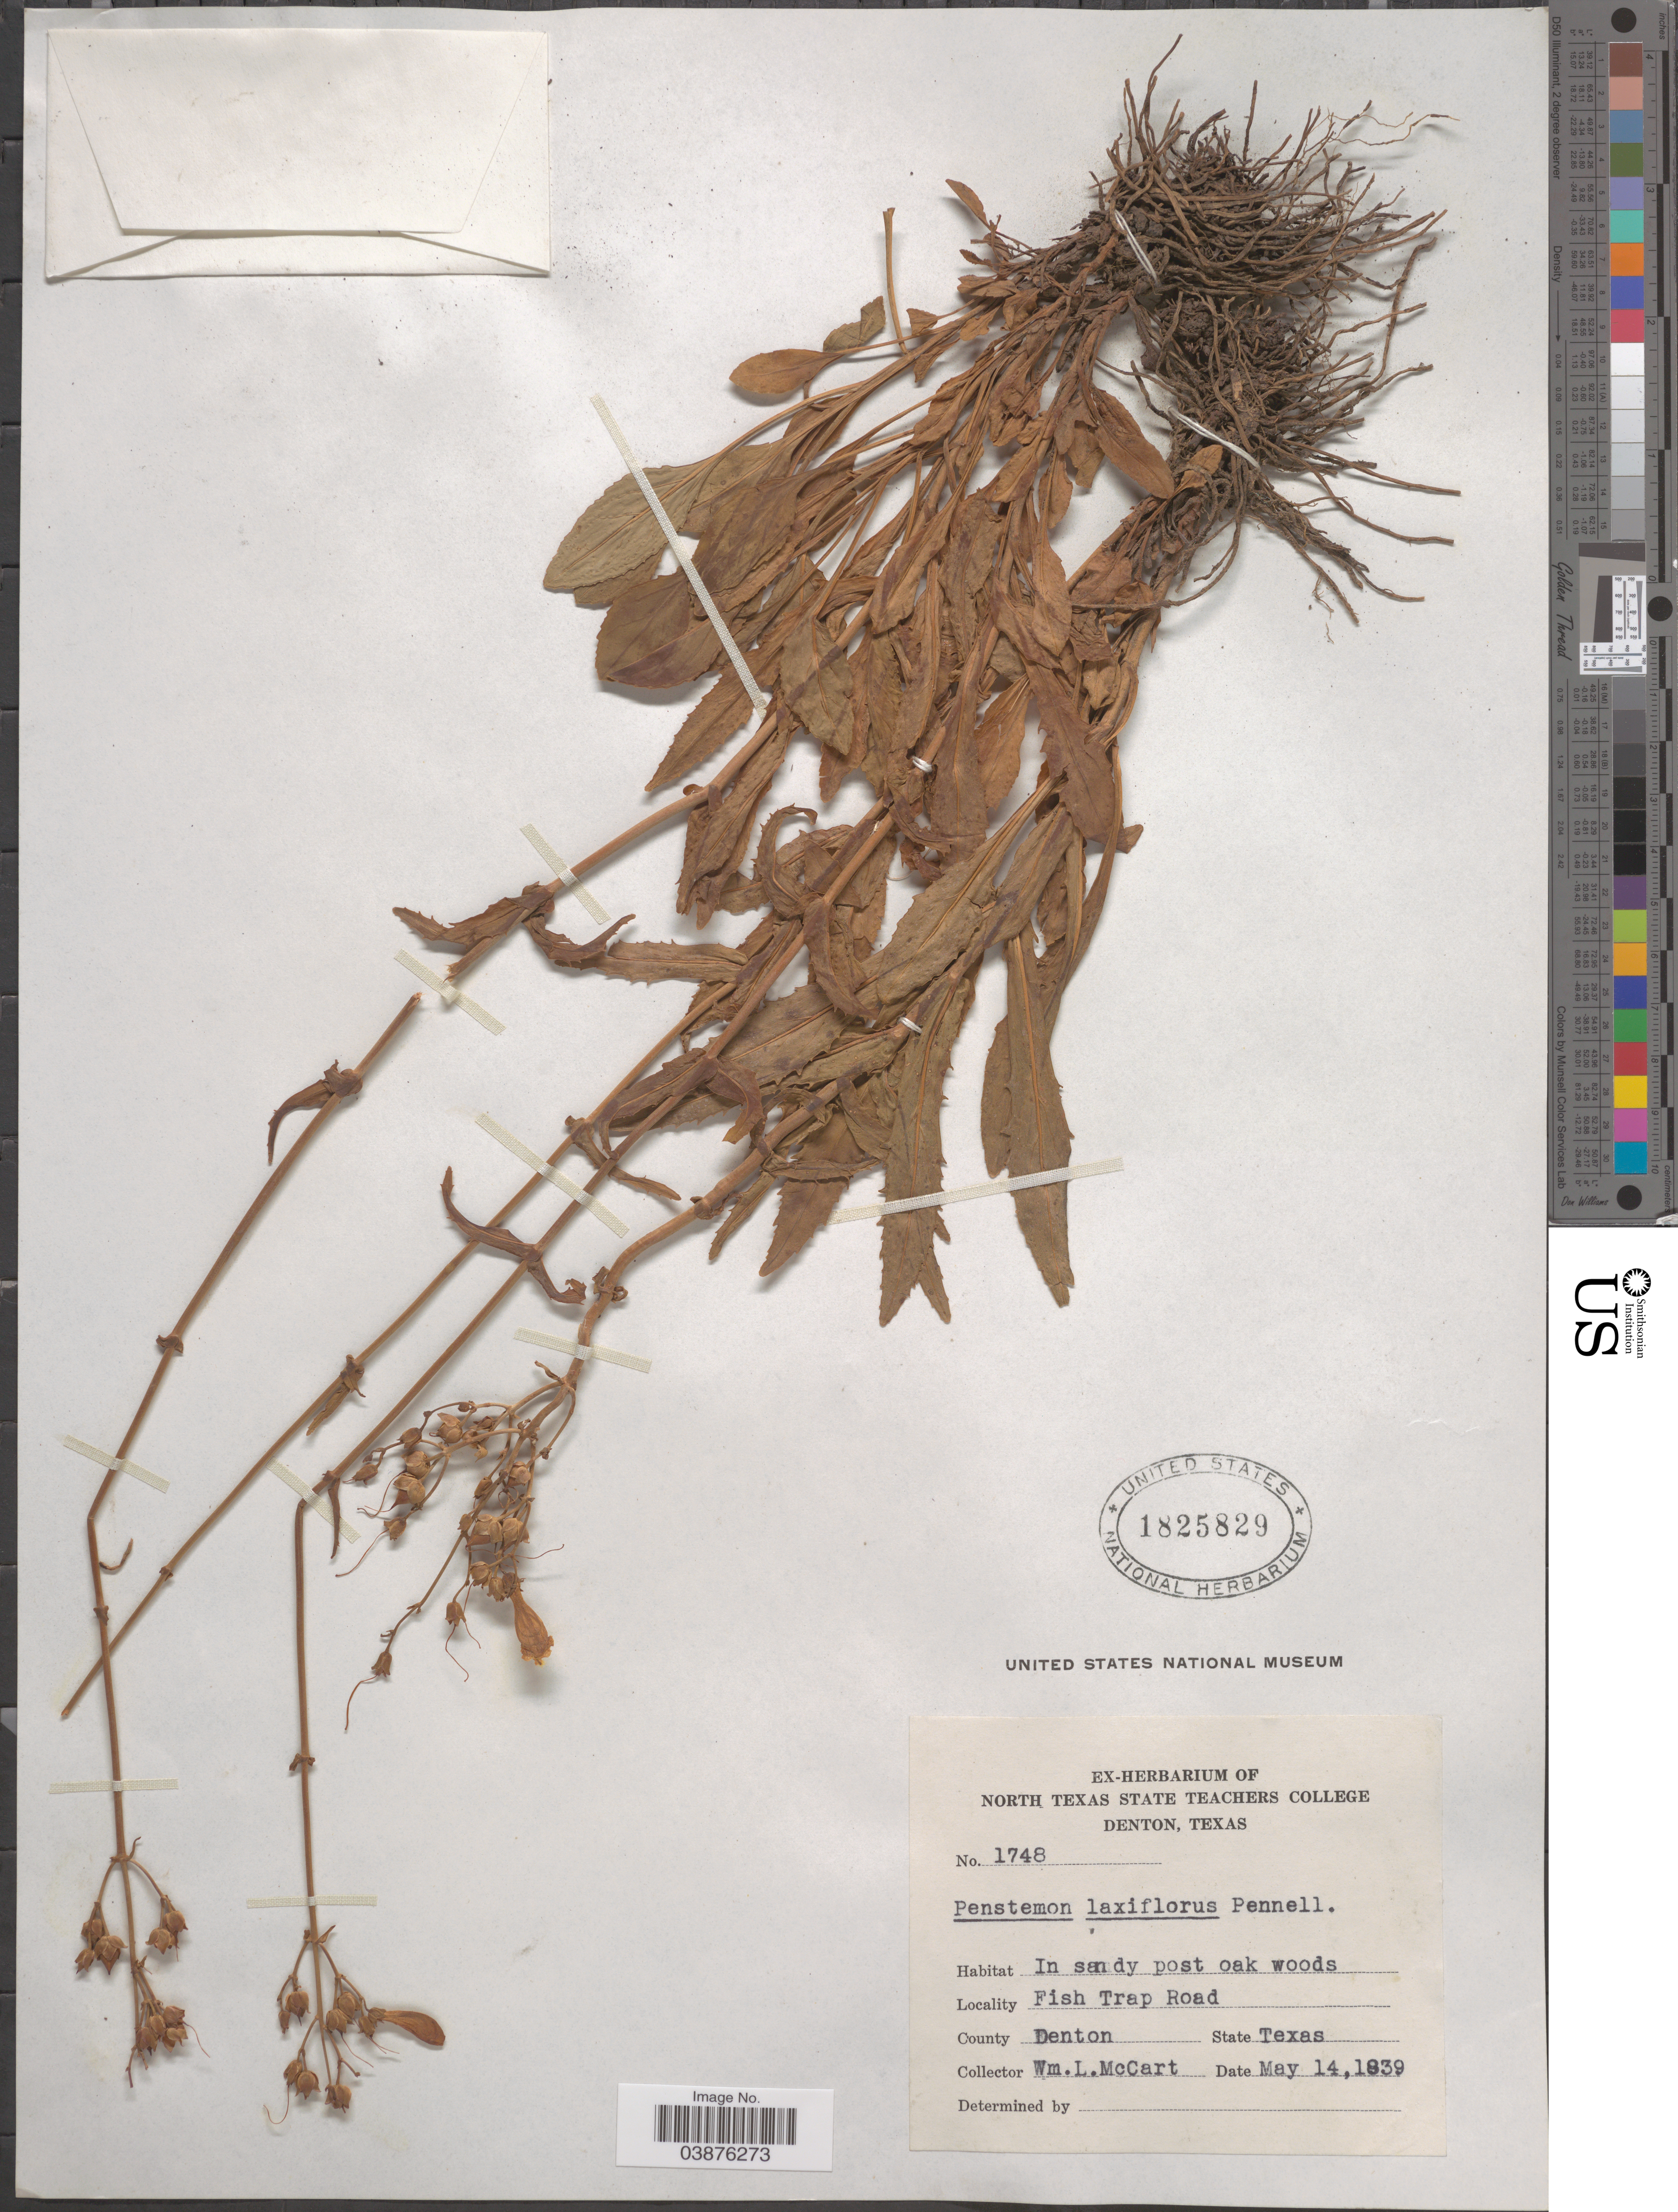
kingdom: Plantae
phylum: Tracheophyta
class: Magnoliopsida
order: Lamiales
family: Plantaginaceae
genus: Penstemon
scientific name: Penstemon laxiflorus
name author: Pennell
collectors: W. McCart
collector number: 1748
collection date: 1839-05-14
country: United States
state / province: Texas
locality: Fish Trap Road. County Denton.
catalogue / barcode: US 1825829